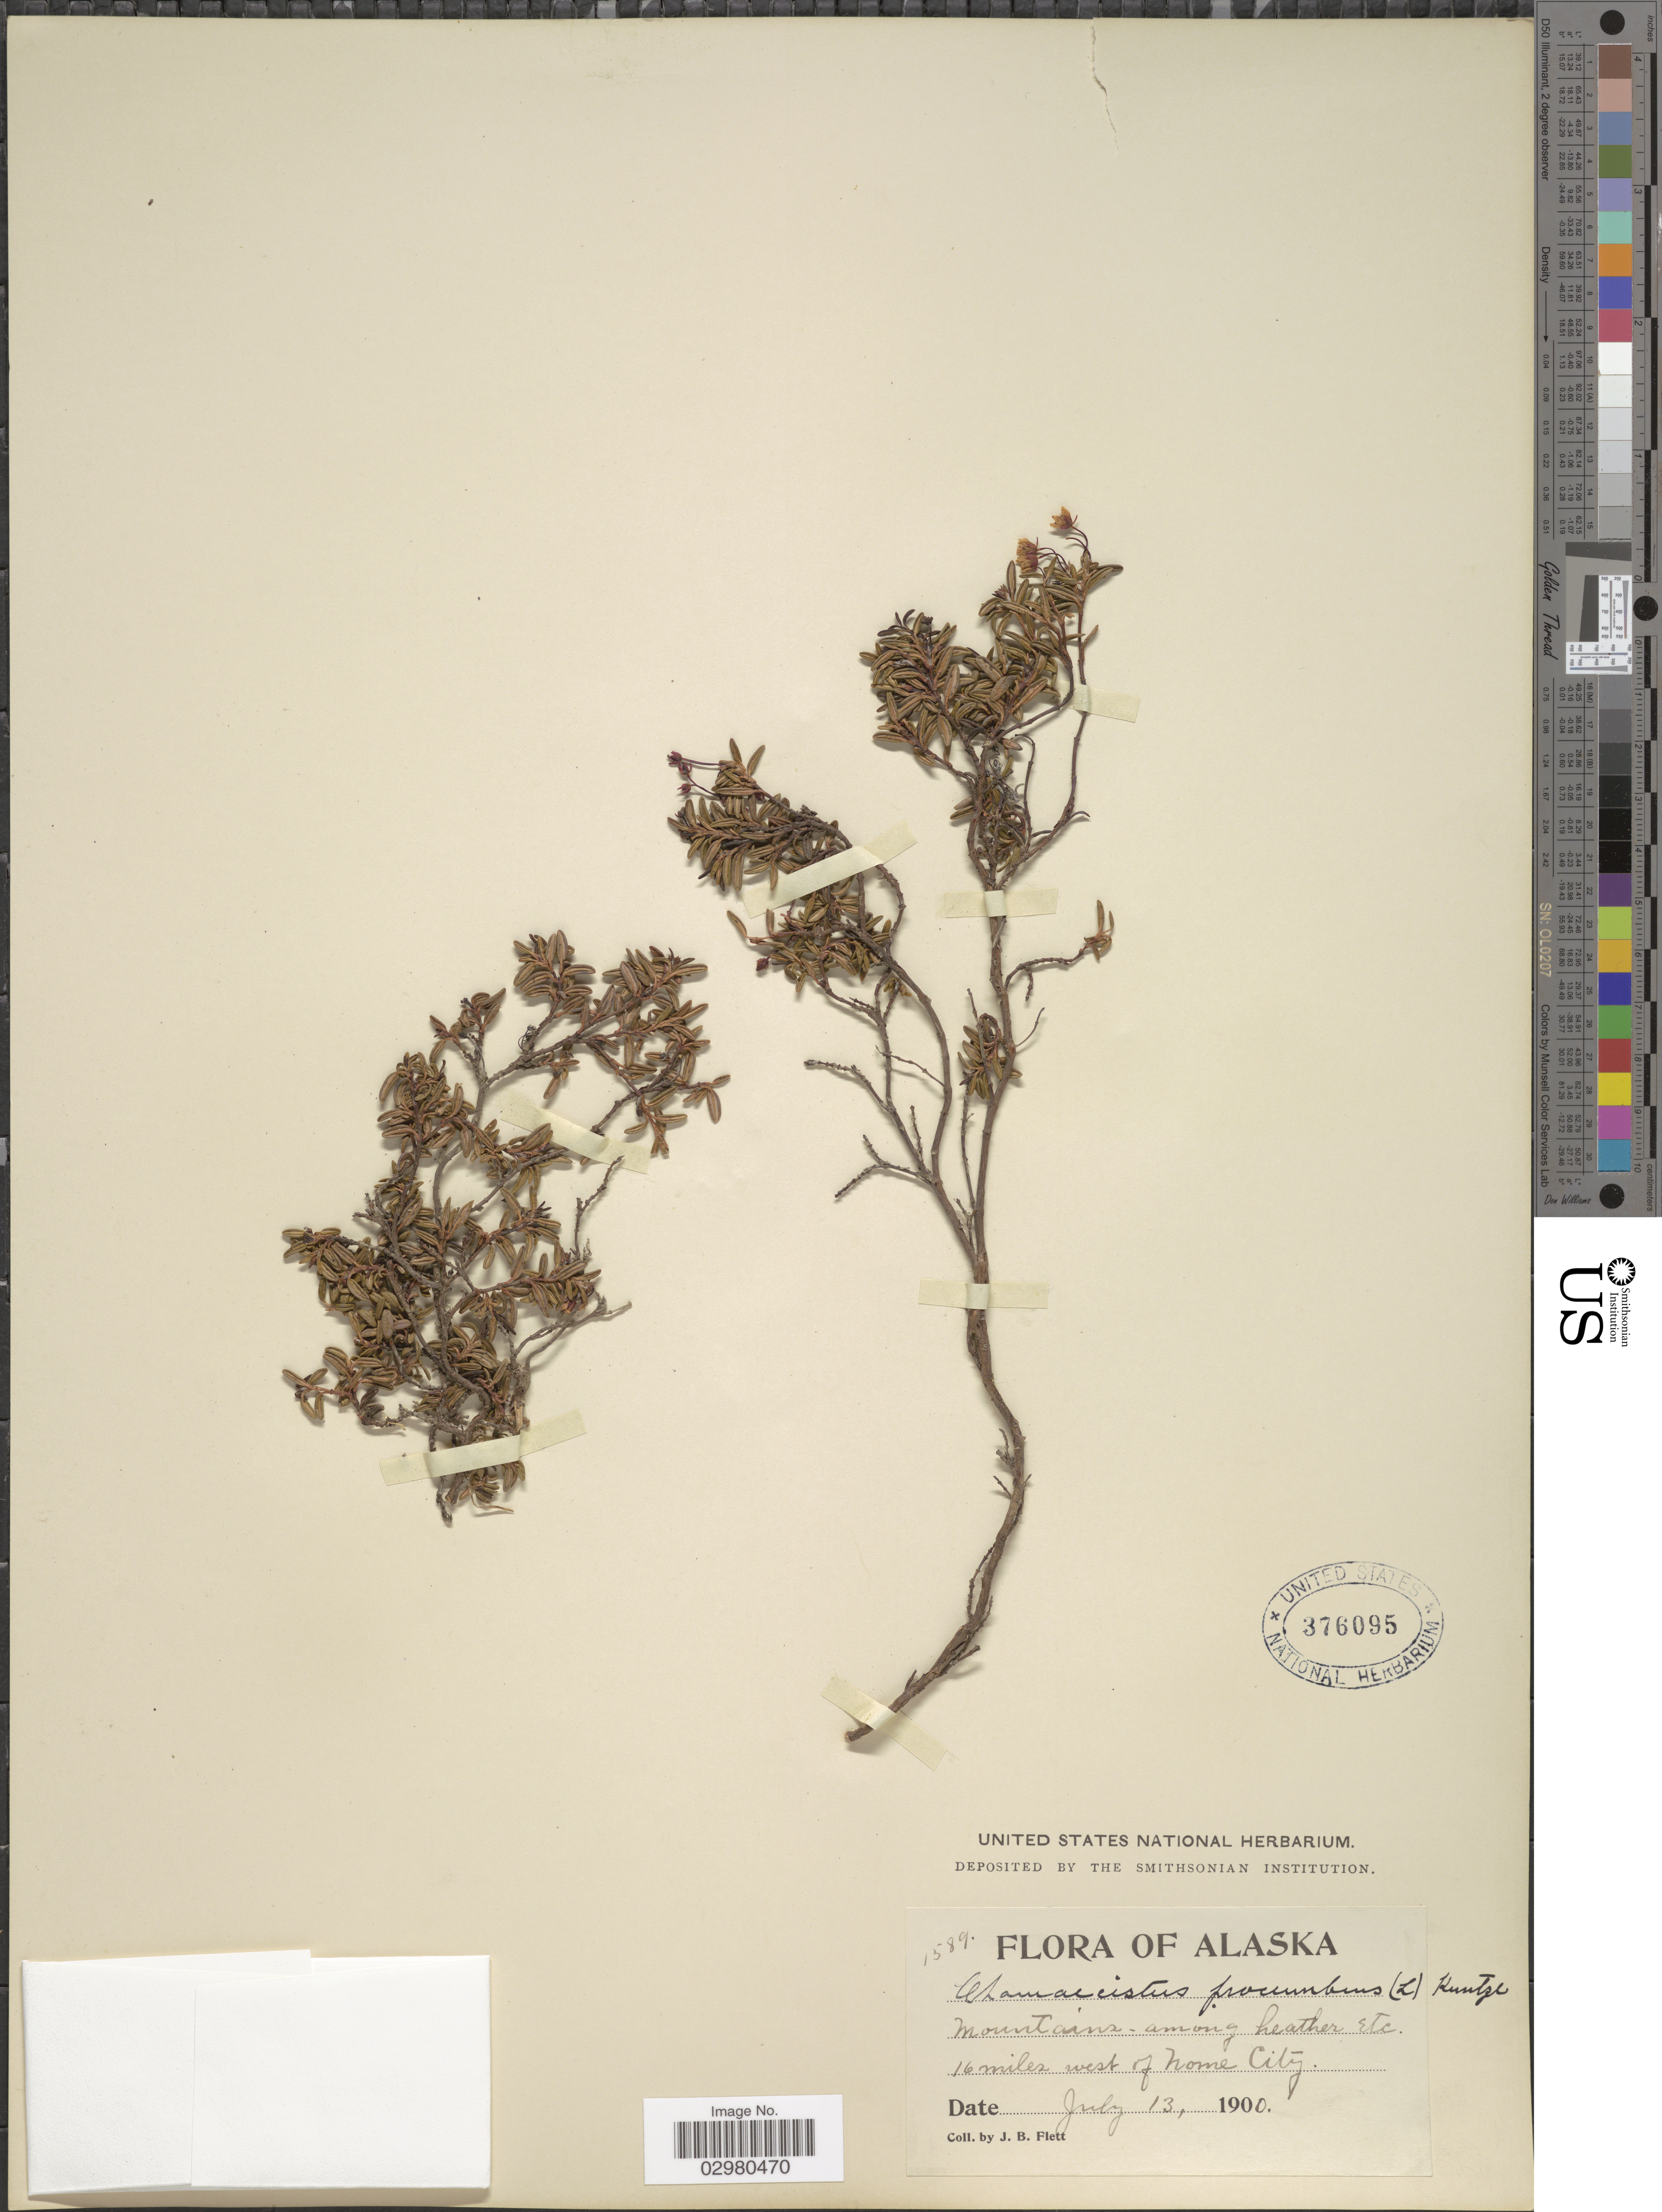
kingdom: Plantae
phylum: Tracheophyta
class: Magnoliopsida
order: Ericales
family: Ericaceae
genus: Loiseleuria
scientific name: Loiseleuria procumbens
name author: (L.) Desv.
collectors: J. Flett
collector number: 1589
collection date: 1900-07-13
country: United States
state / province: Alaska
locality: Mountains - among heather etc. 16 miles west of Nome City.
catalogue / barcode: US 376095